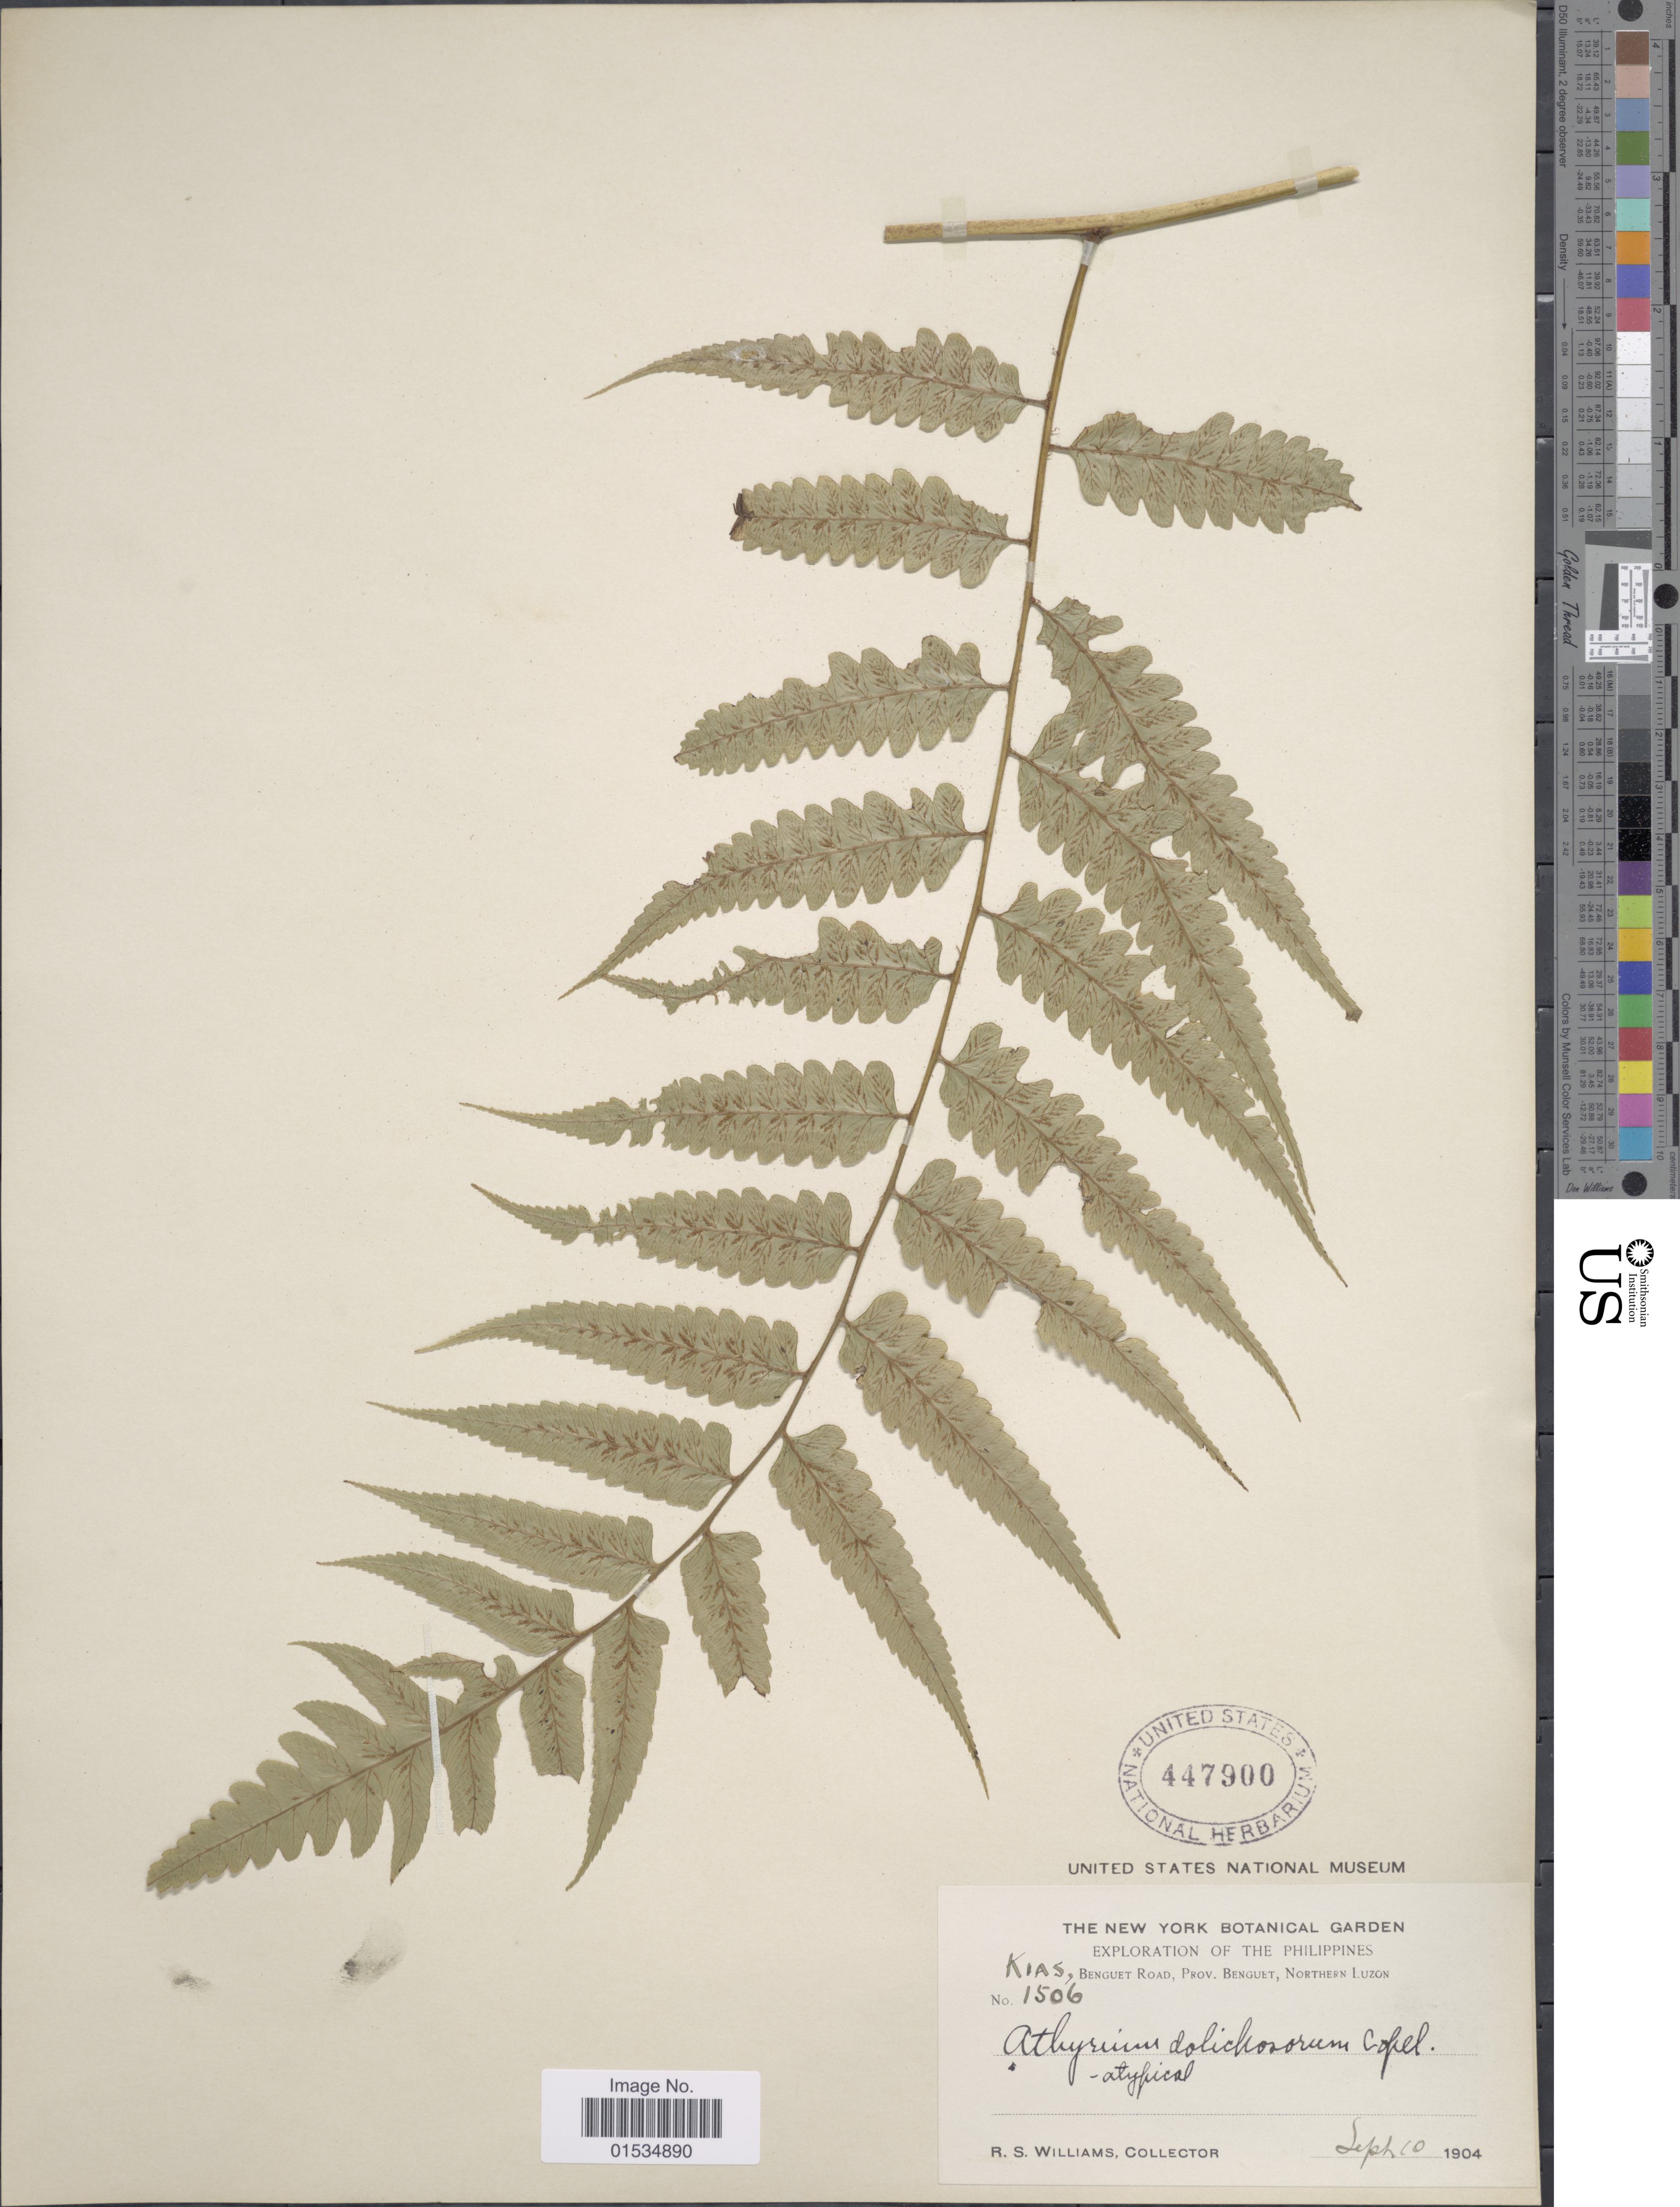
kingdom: Plantae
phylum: Tracheophyta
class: Polypodiopsida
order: Polypodiales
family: Athyriaceae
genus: Diplazium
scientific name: Diplazium dolichosorum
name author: Copel.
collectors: R. S. Williams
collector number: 1506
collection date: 1904-09-10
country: Philippines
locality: Kias, Benguet Road, Prov. Benguet, Northern Luzon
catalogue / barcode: US 447900